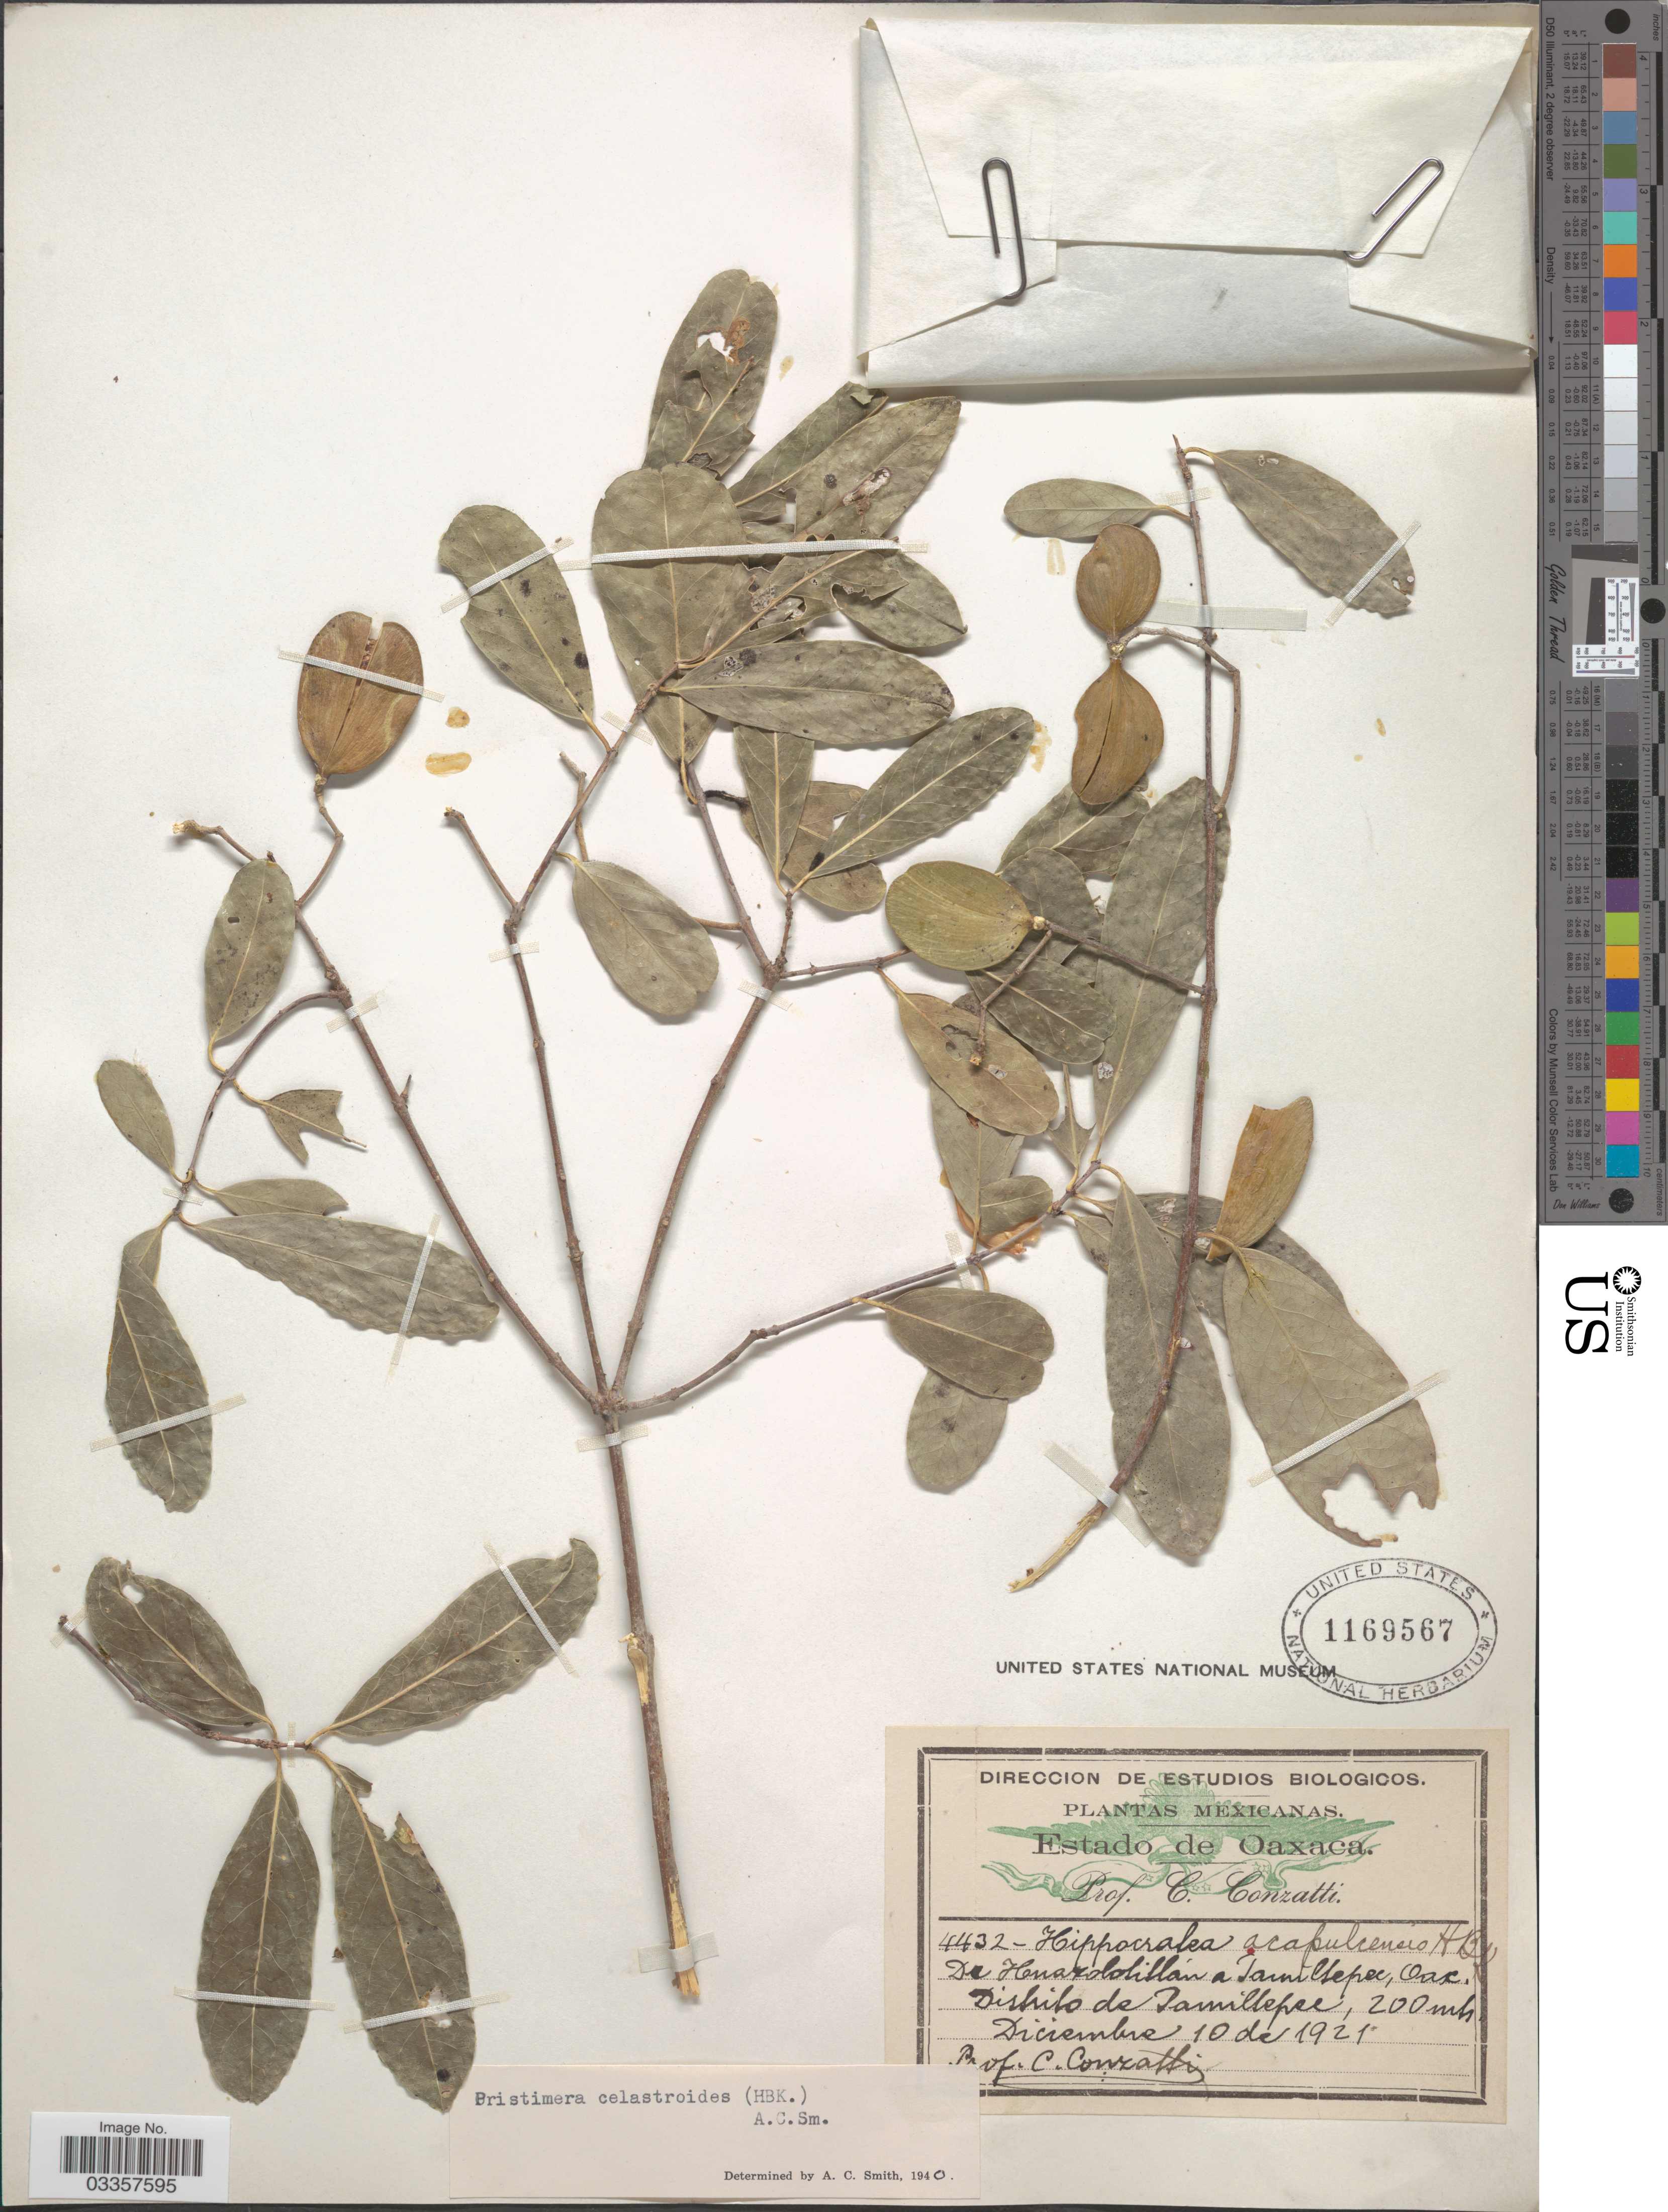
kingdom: Plantae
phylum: Tracheophyta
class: Magnoliopsida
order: Celastrales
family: Celastraceae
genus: Pristimera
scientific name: Pristimera celastroides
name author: (Kunth) A.C. Sm.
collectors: C. Conzatti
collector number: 4432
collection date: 1921-12-10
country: Mexico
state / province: Oaxaca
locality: De Huazolotitlán a Jamiltepec, Distrito de Jamiltepec.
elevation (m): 200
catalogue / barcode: US 1169567